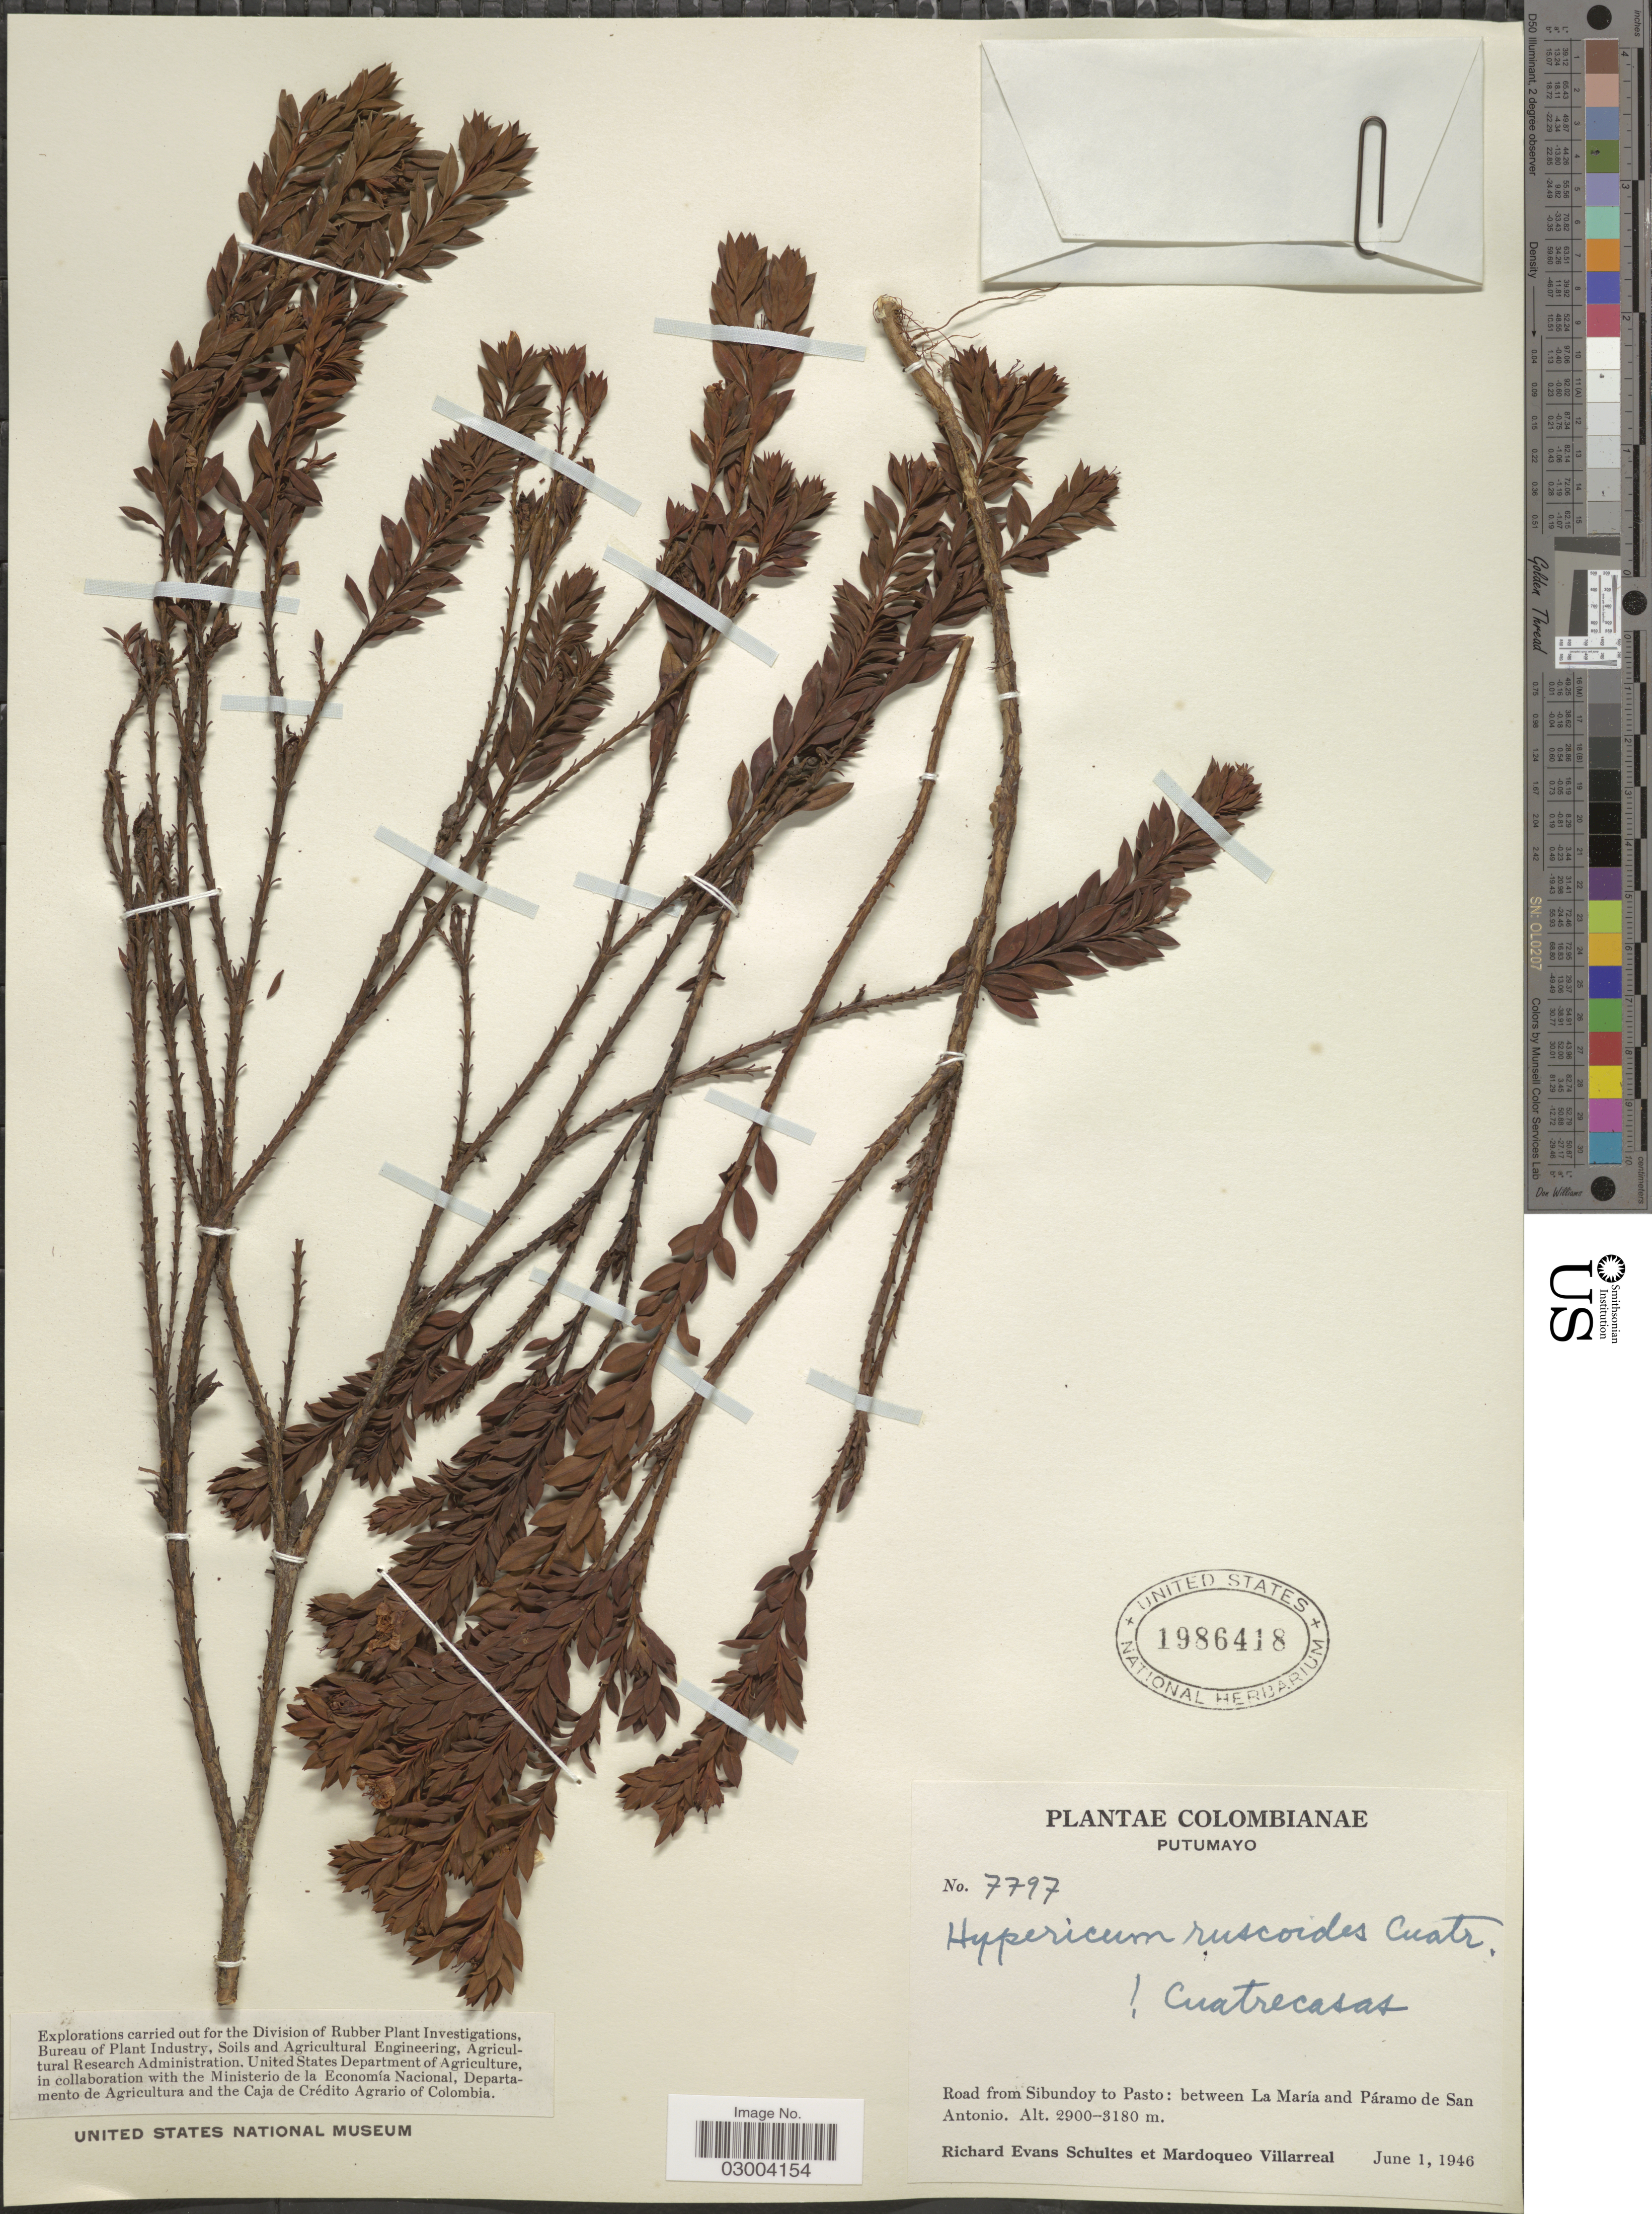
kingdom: Plantae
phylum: Tracheophyta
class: Magnoliopsida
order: Malpighiales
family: Hypericaceae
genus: Hypericum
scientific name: Hypericum ruscoides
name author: Cuatrec.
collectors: R. E. Schultes & M. Villarreal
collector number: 7797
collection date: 1946-06-01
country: Colombia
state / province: Putumayo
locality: Road from Sibundoy to Pasto: between La Maria and Páramo de San Antonio.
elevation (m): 2900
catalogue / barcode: US 1986418